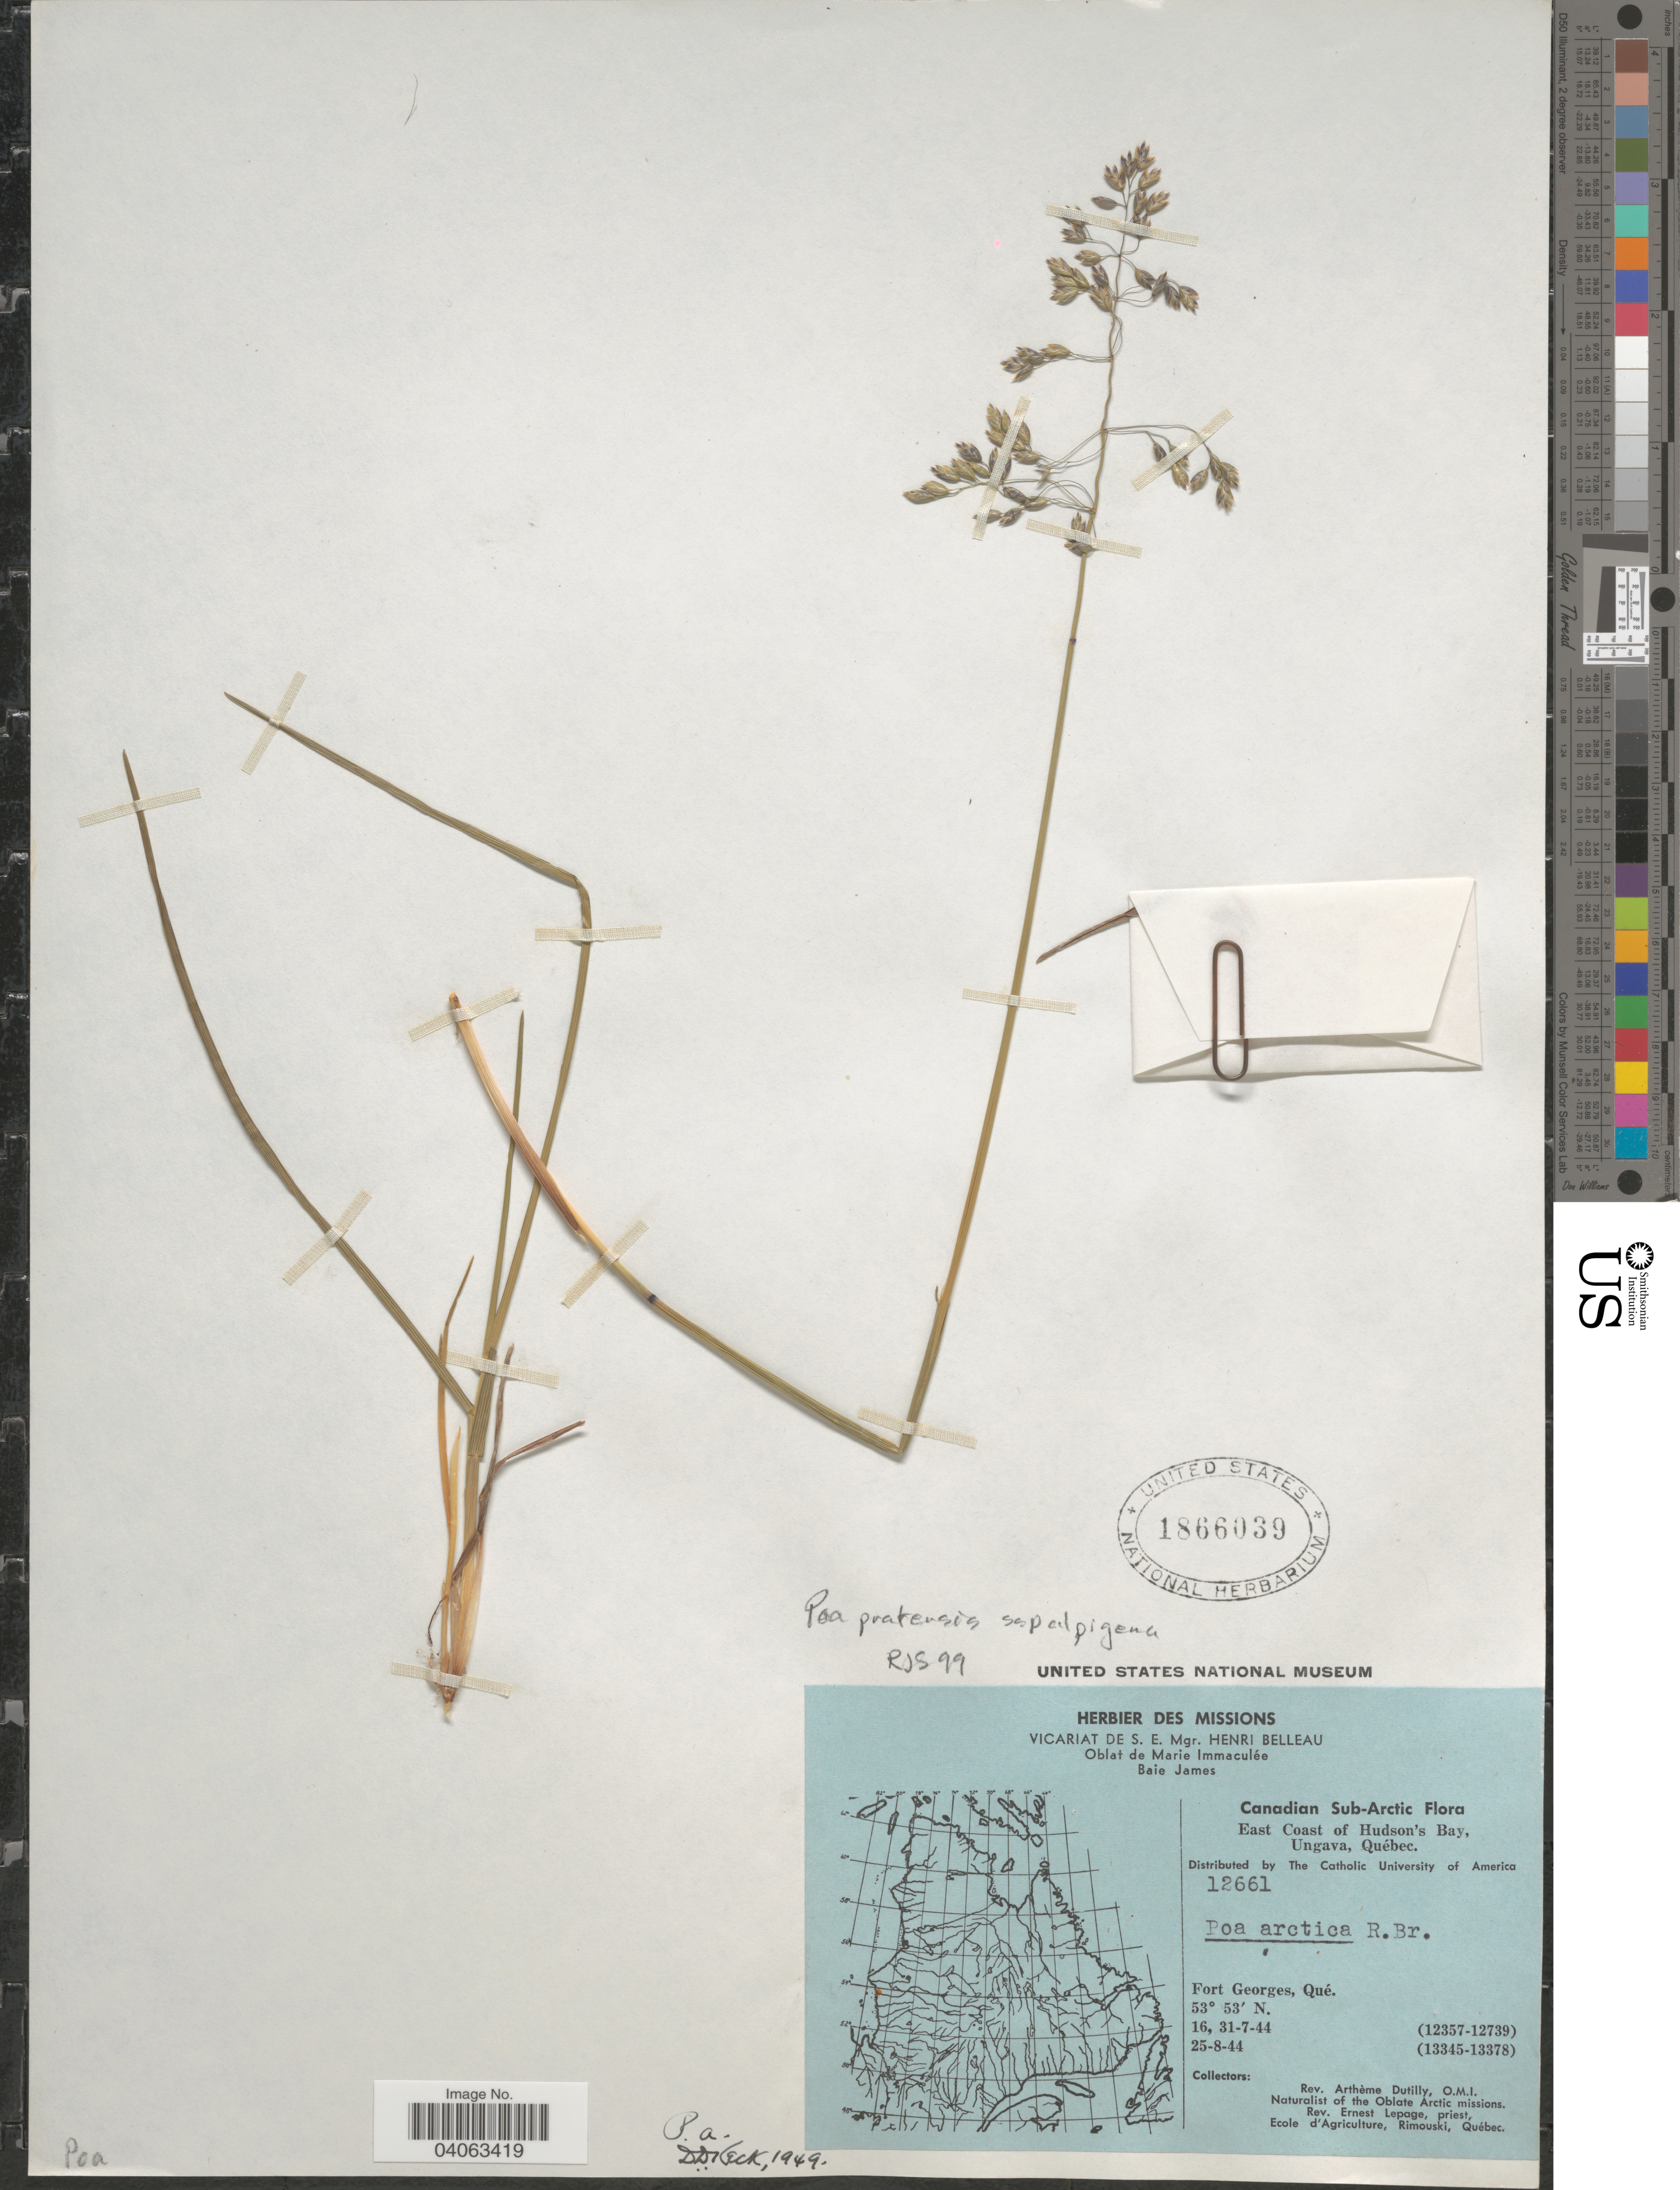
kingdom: Plantae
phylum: Tracheophyta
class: Liliopsida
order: Poales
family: Poaceae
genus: Poa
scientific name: Poa pratensis subsp. alpigena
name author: (Lindm.) Hiitonen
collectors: A. Dutilly & E. Lepage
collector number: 12661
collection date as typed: Transcribed d/m/y: 16/7/44 to 31/7/44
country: Canada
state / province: Quebec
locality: Canadian Sub-Arctic. East Coast of Hudson's Bay, Ungava. Fort Georges.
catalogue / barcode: US 1866039